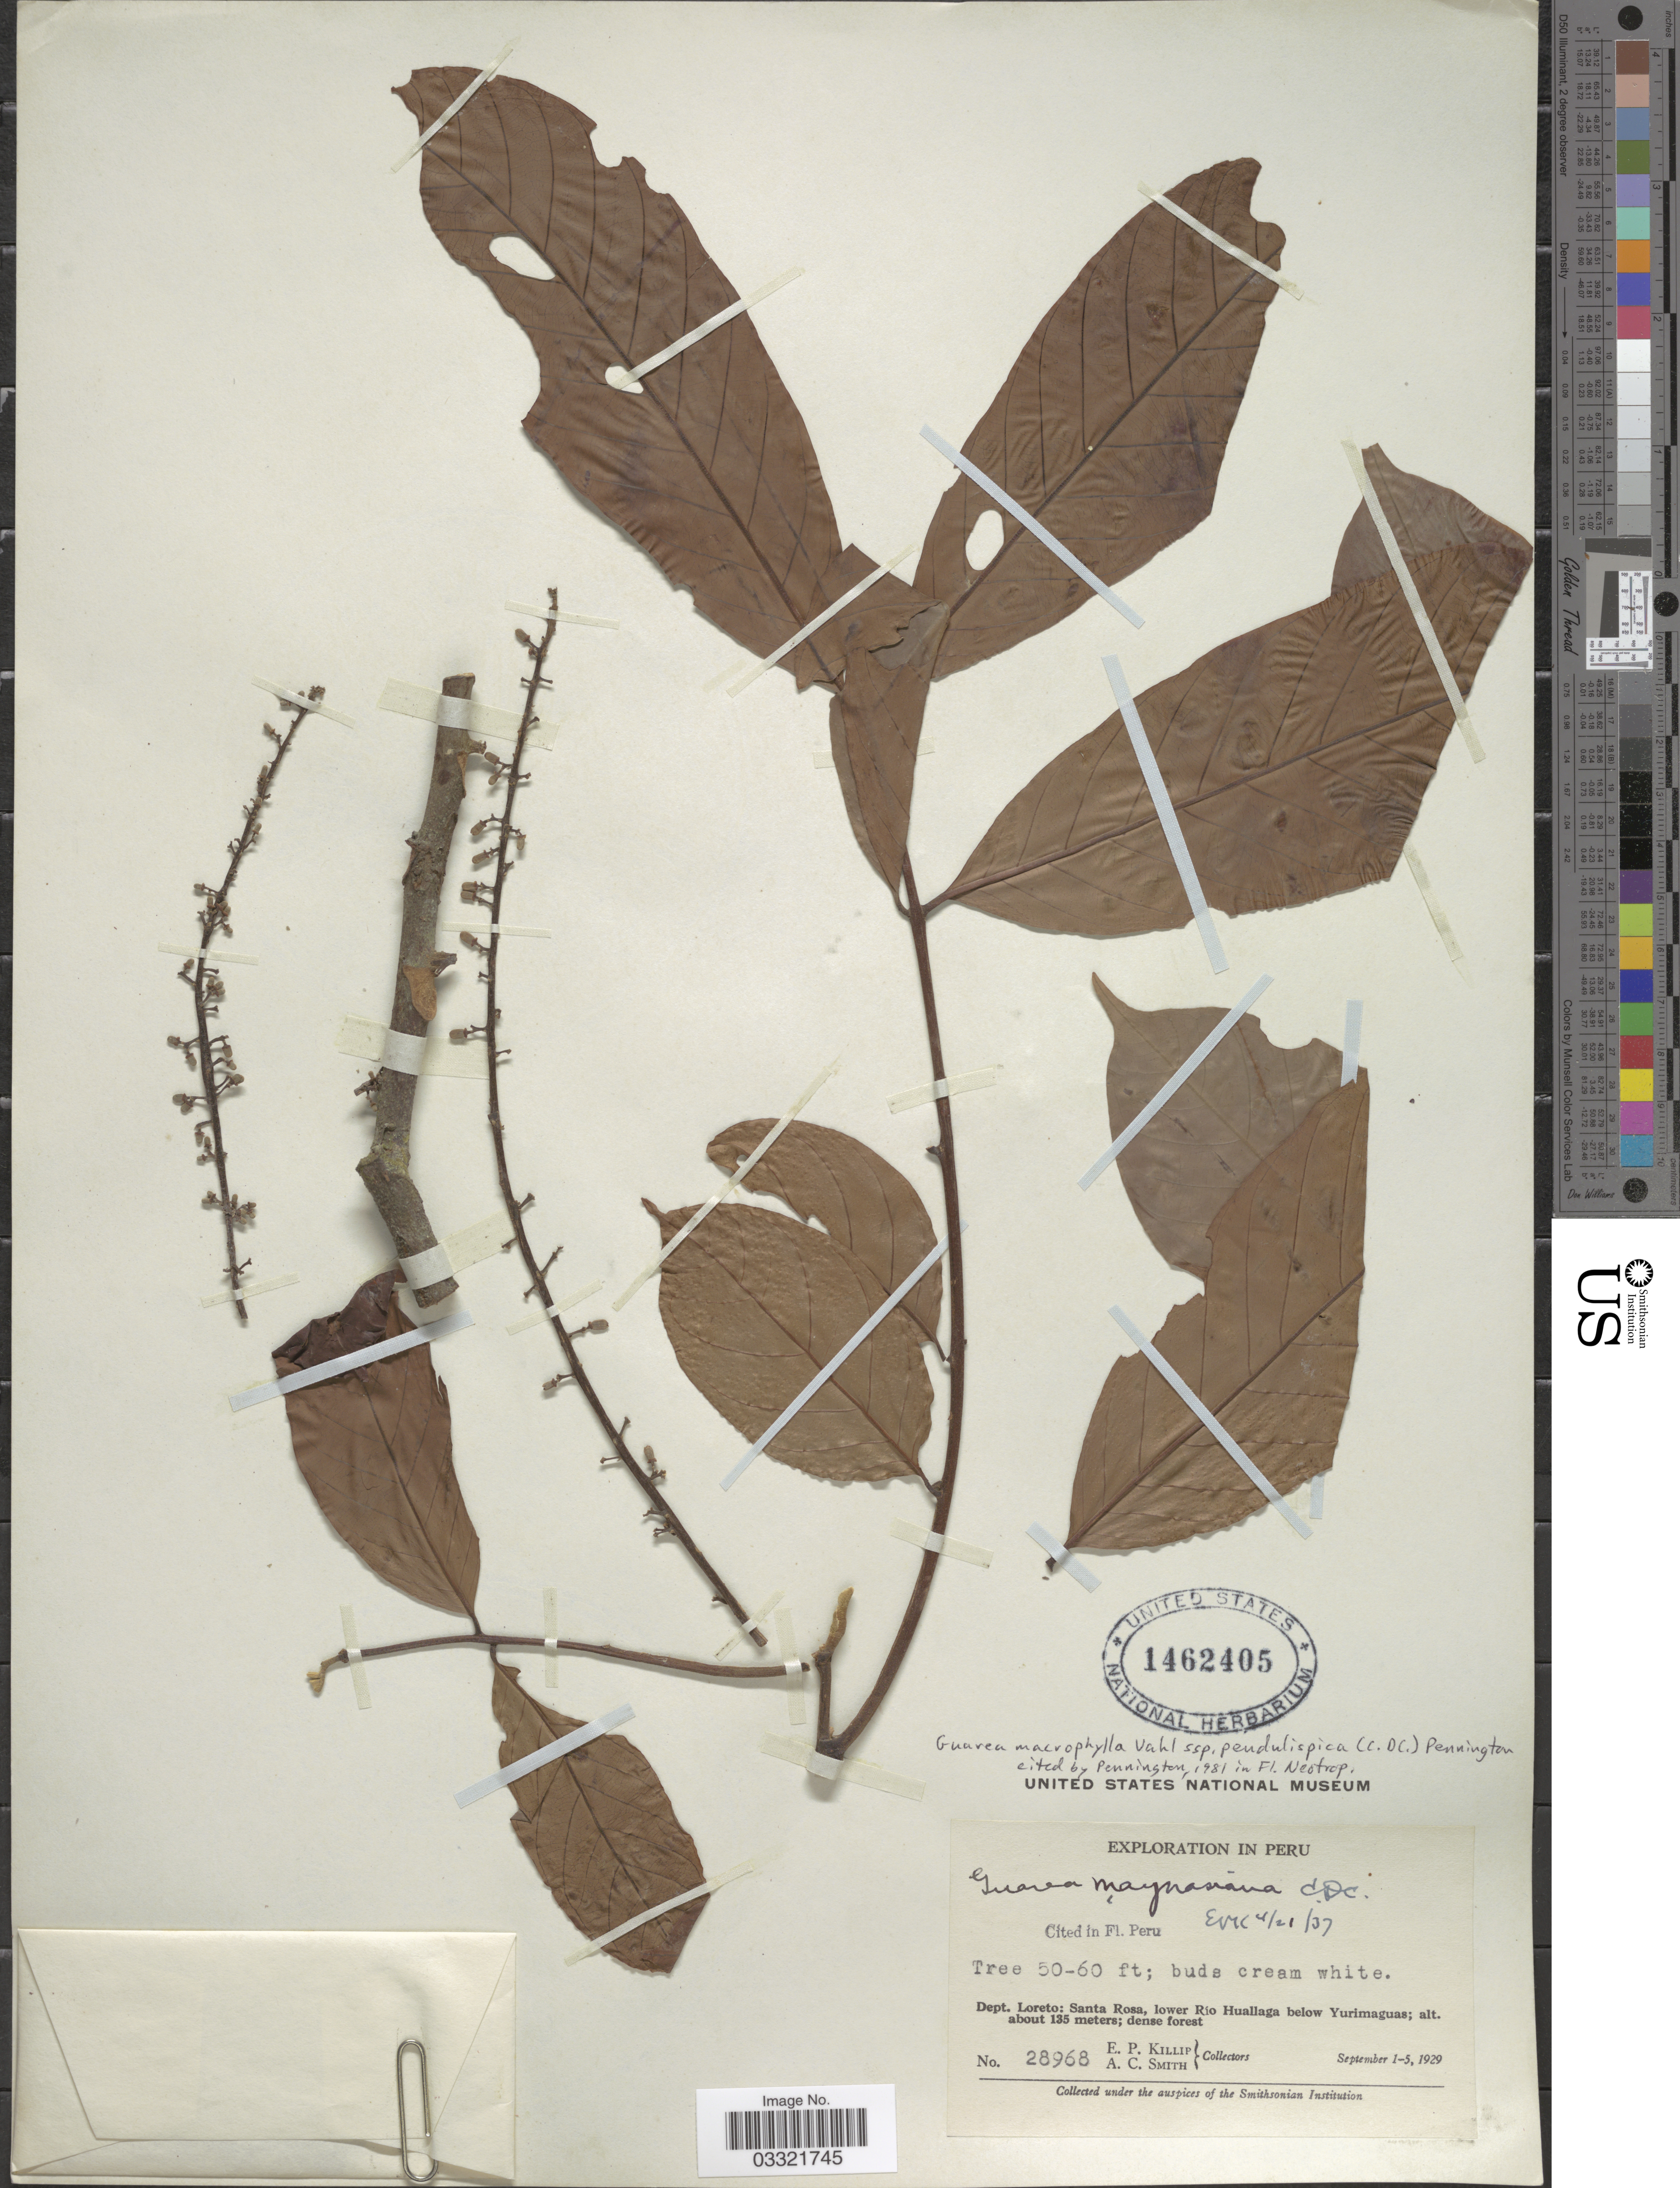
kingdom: Plantae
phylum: Tracheophyta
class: Magnoliopsida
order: Sapindales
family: Meliaceae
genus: Guarea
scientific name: Guarea macrophylla subsp. pendulispica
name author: (C. DC.) T.D. Penn.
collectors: E. P. Killip & A. C. Smith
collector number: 28968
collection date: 1929-09-01/1929-09-05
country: Peru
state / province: Loreto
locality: Dept. Loreto: Santa Rosa, lower Río Huallaga below Yurimaguas.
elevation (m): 135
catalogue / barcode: US 1462405